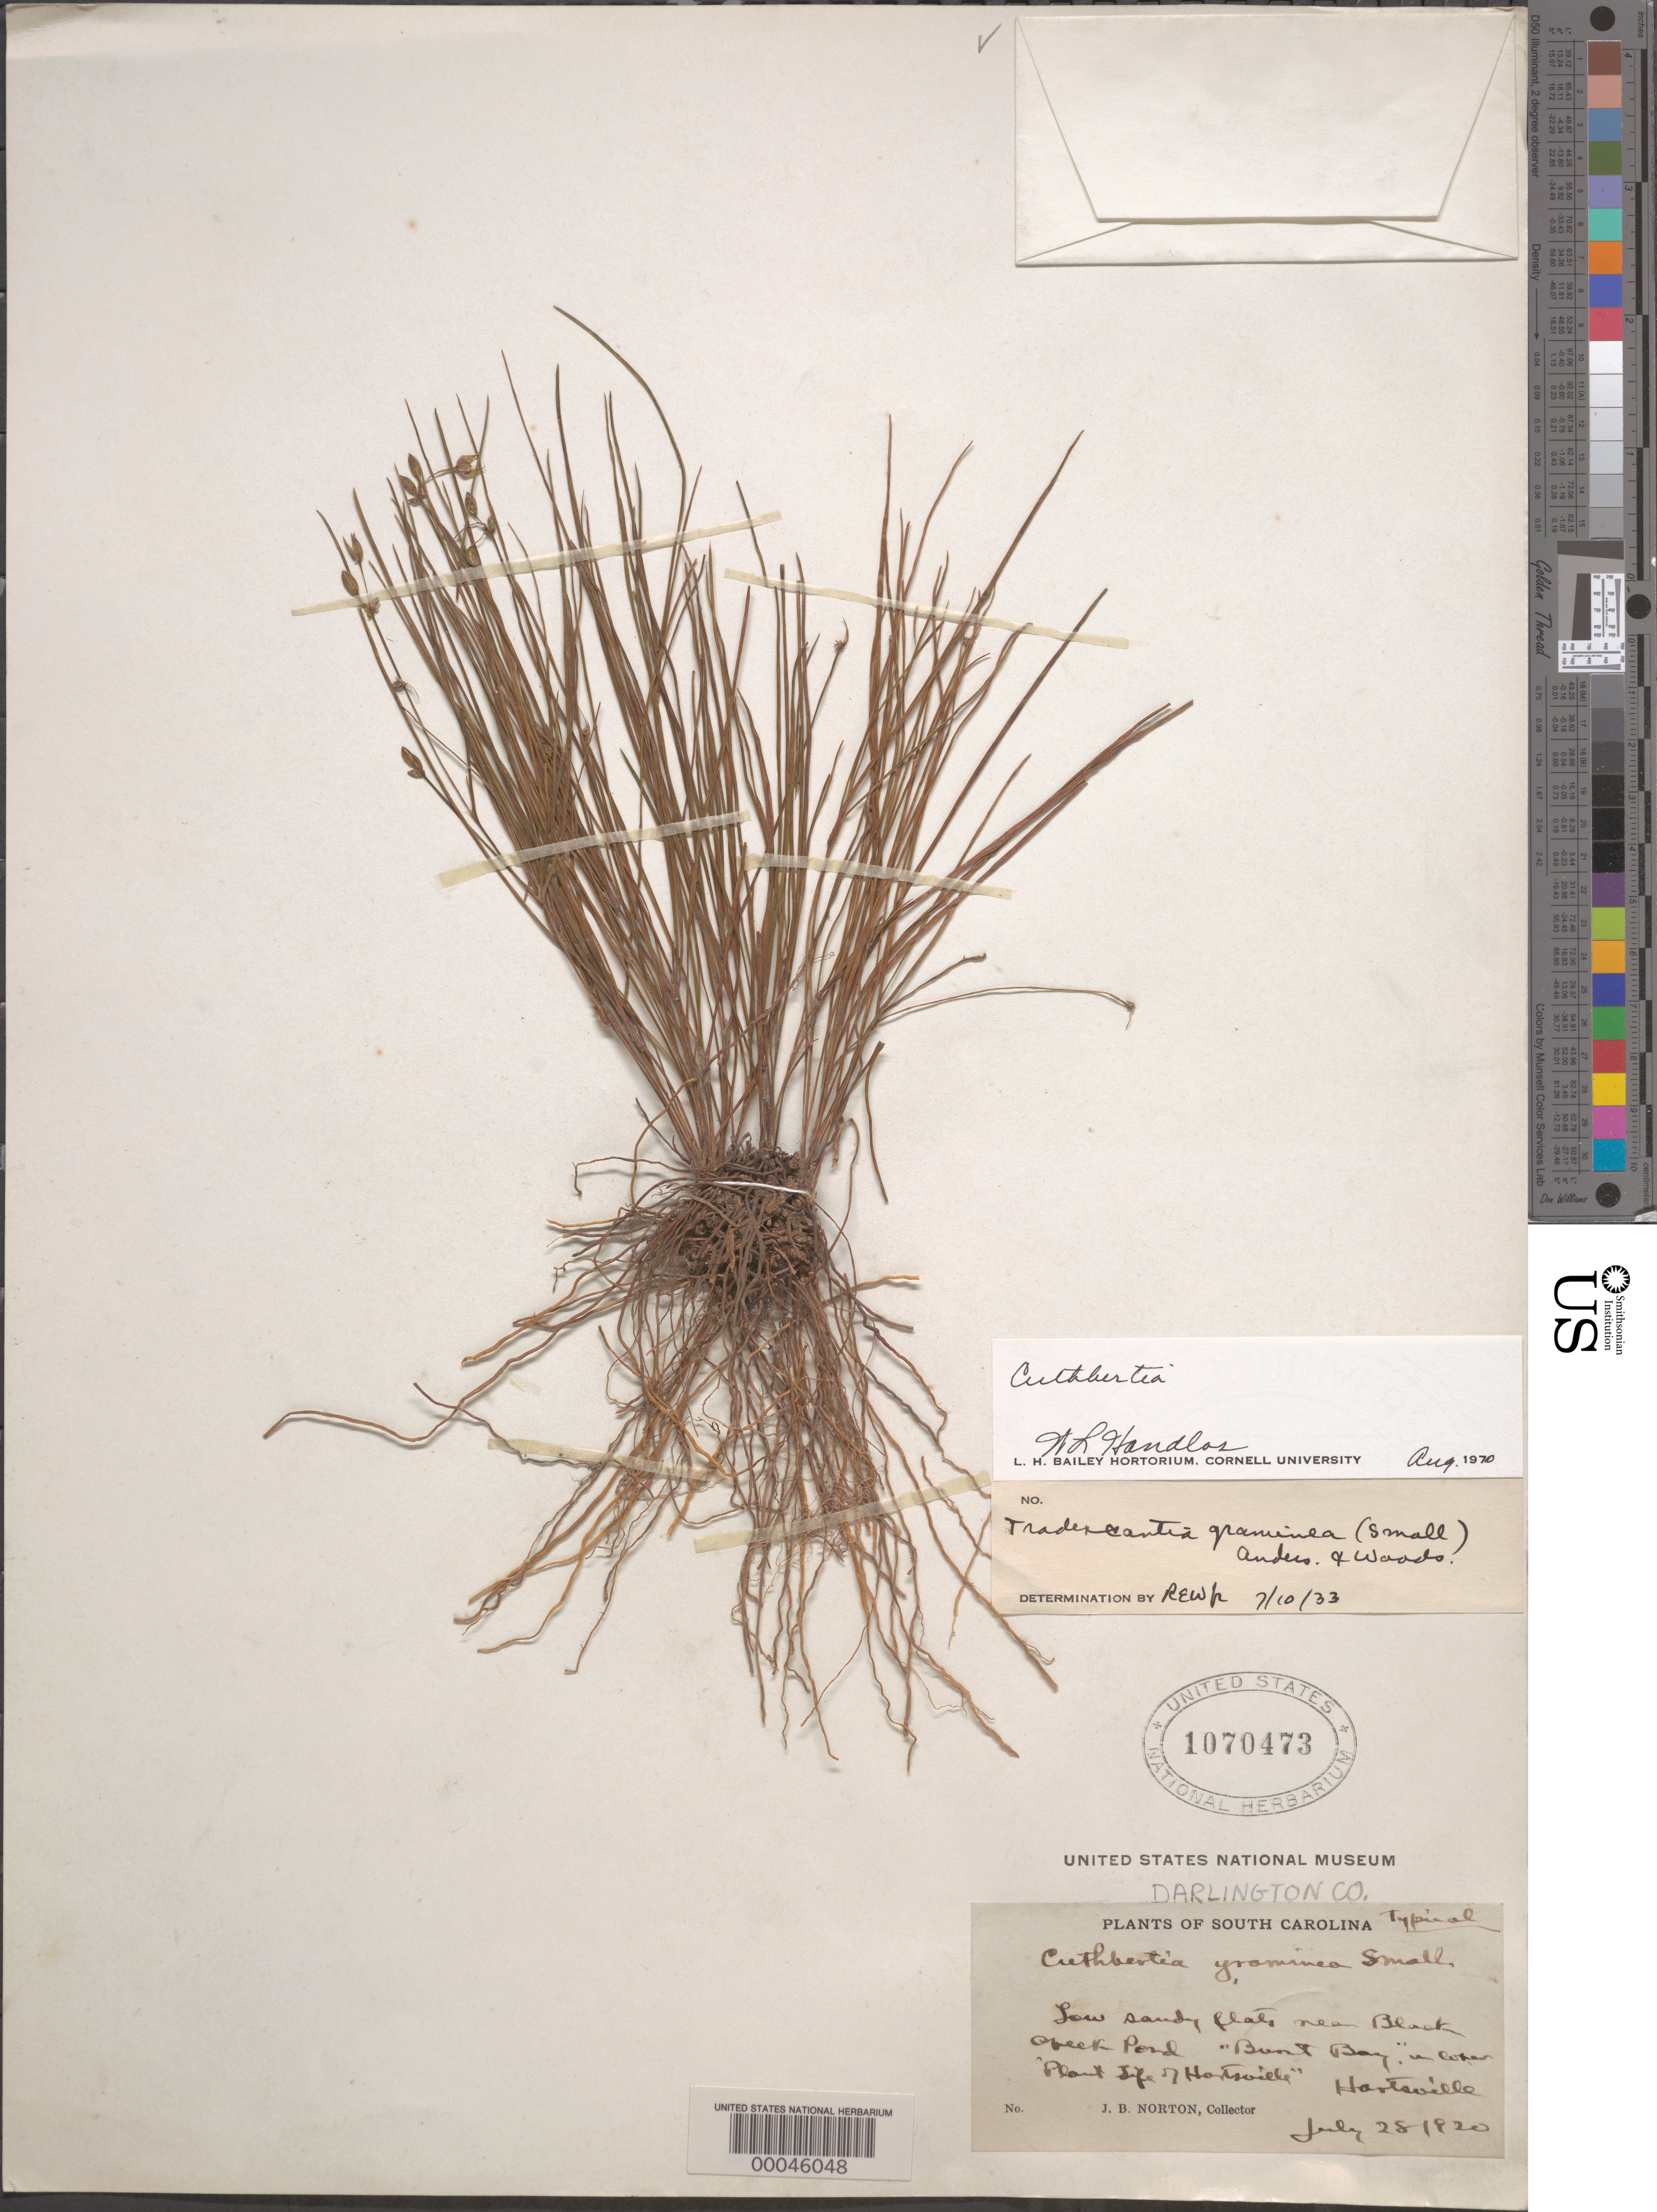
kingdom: Plantae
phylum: Tracheophyta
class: Liliopsida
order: Commelinales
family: Commelinaceae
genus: Cuthbertia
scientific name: Cuthbertia graminea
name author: Small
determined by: Strong, Mark T., (BOT), Smithsonian Institution - National Museum of Natural History (UNITED STATES)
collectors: J. Norton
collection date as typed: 28 Jul 1920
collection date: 1920-07-28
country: United States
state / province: South Carolina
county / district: Darlington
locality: Bunt bay, hartsville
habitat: Low sandy flats near pond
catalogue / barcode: US 1070473